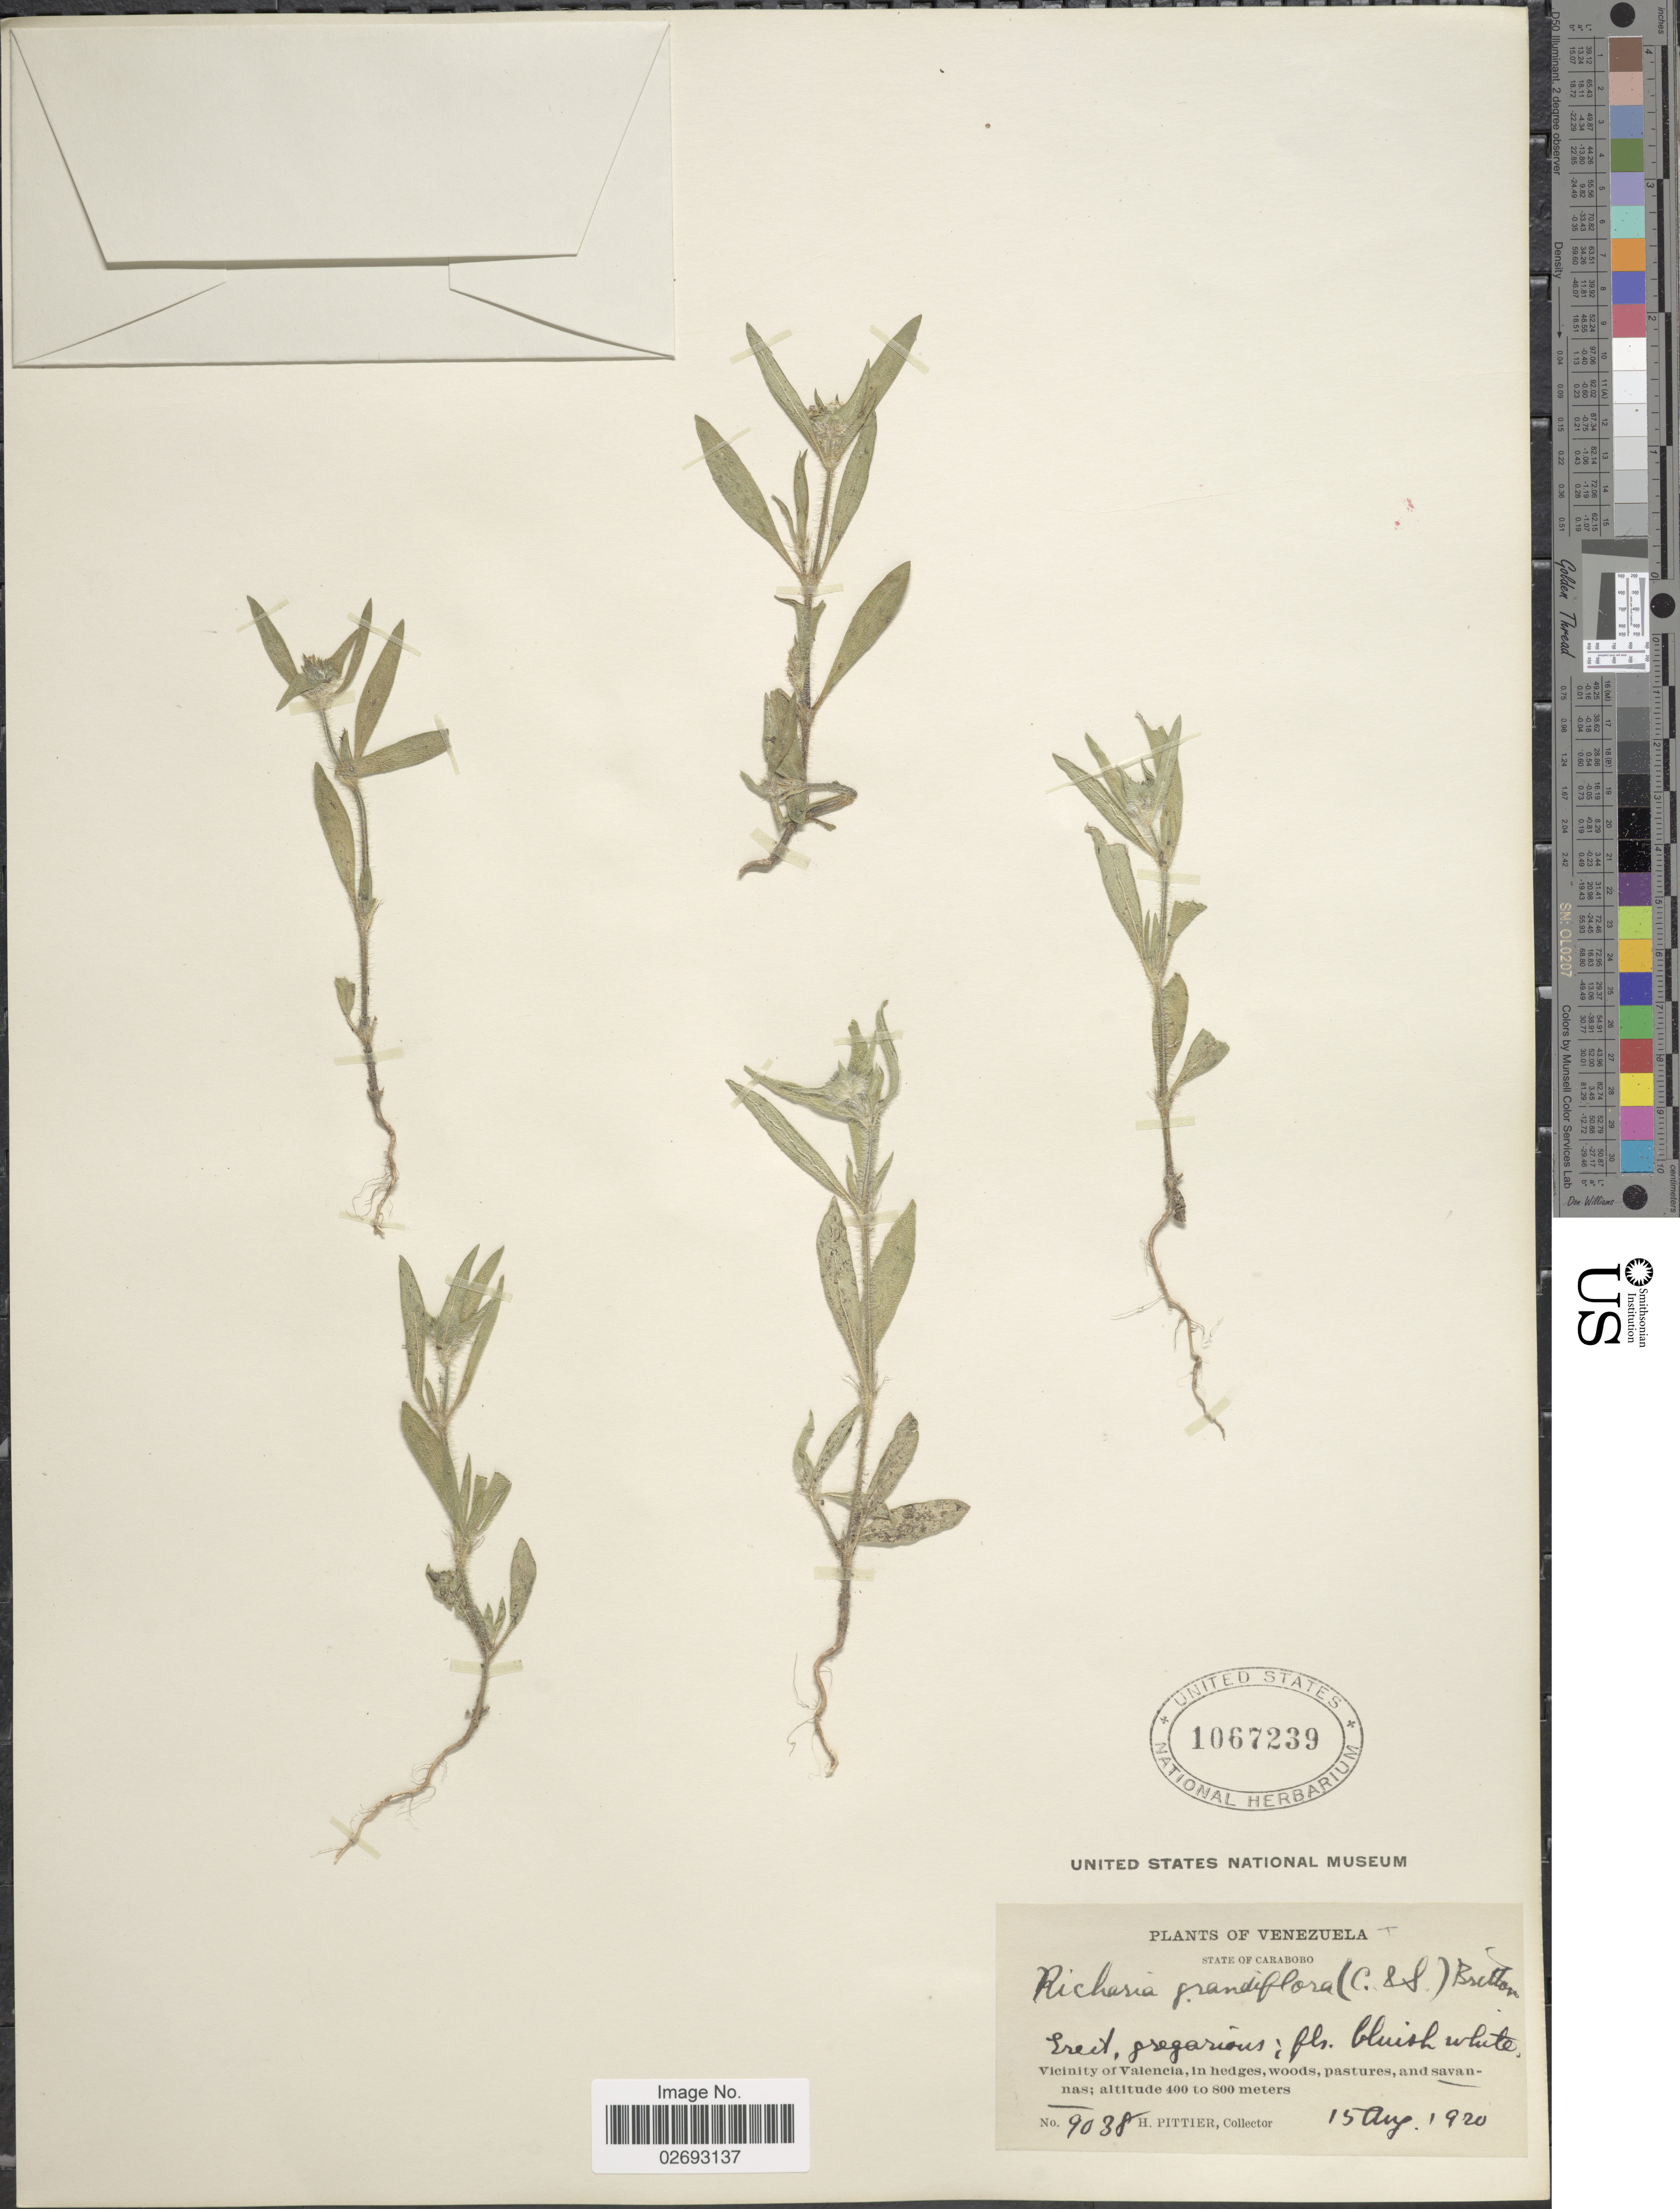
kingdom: Plantae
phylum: Tracheophyta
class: Magnoliopsida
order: Gentianales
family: Rubiaceae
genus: Richardia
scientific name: Richardia scabra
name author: L.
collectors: H. F. Pittier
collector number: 9038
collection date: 1920-08-15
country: Venezuela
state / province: Carabobo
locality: Vicinity of Valencia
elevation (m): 400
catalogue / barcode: US 1067239